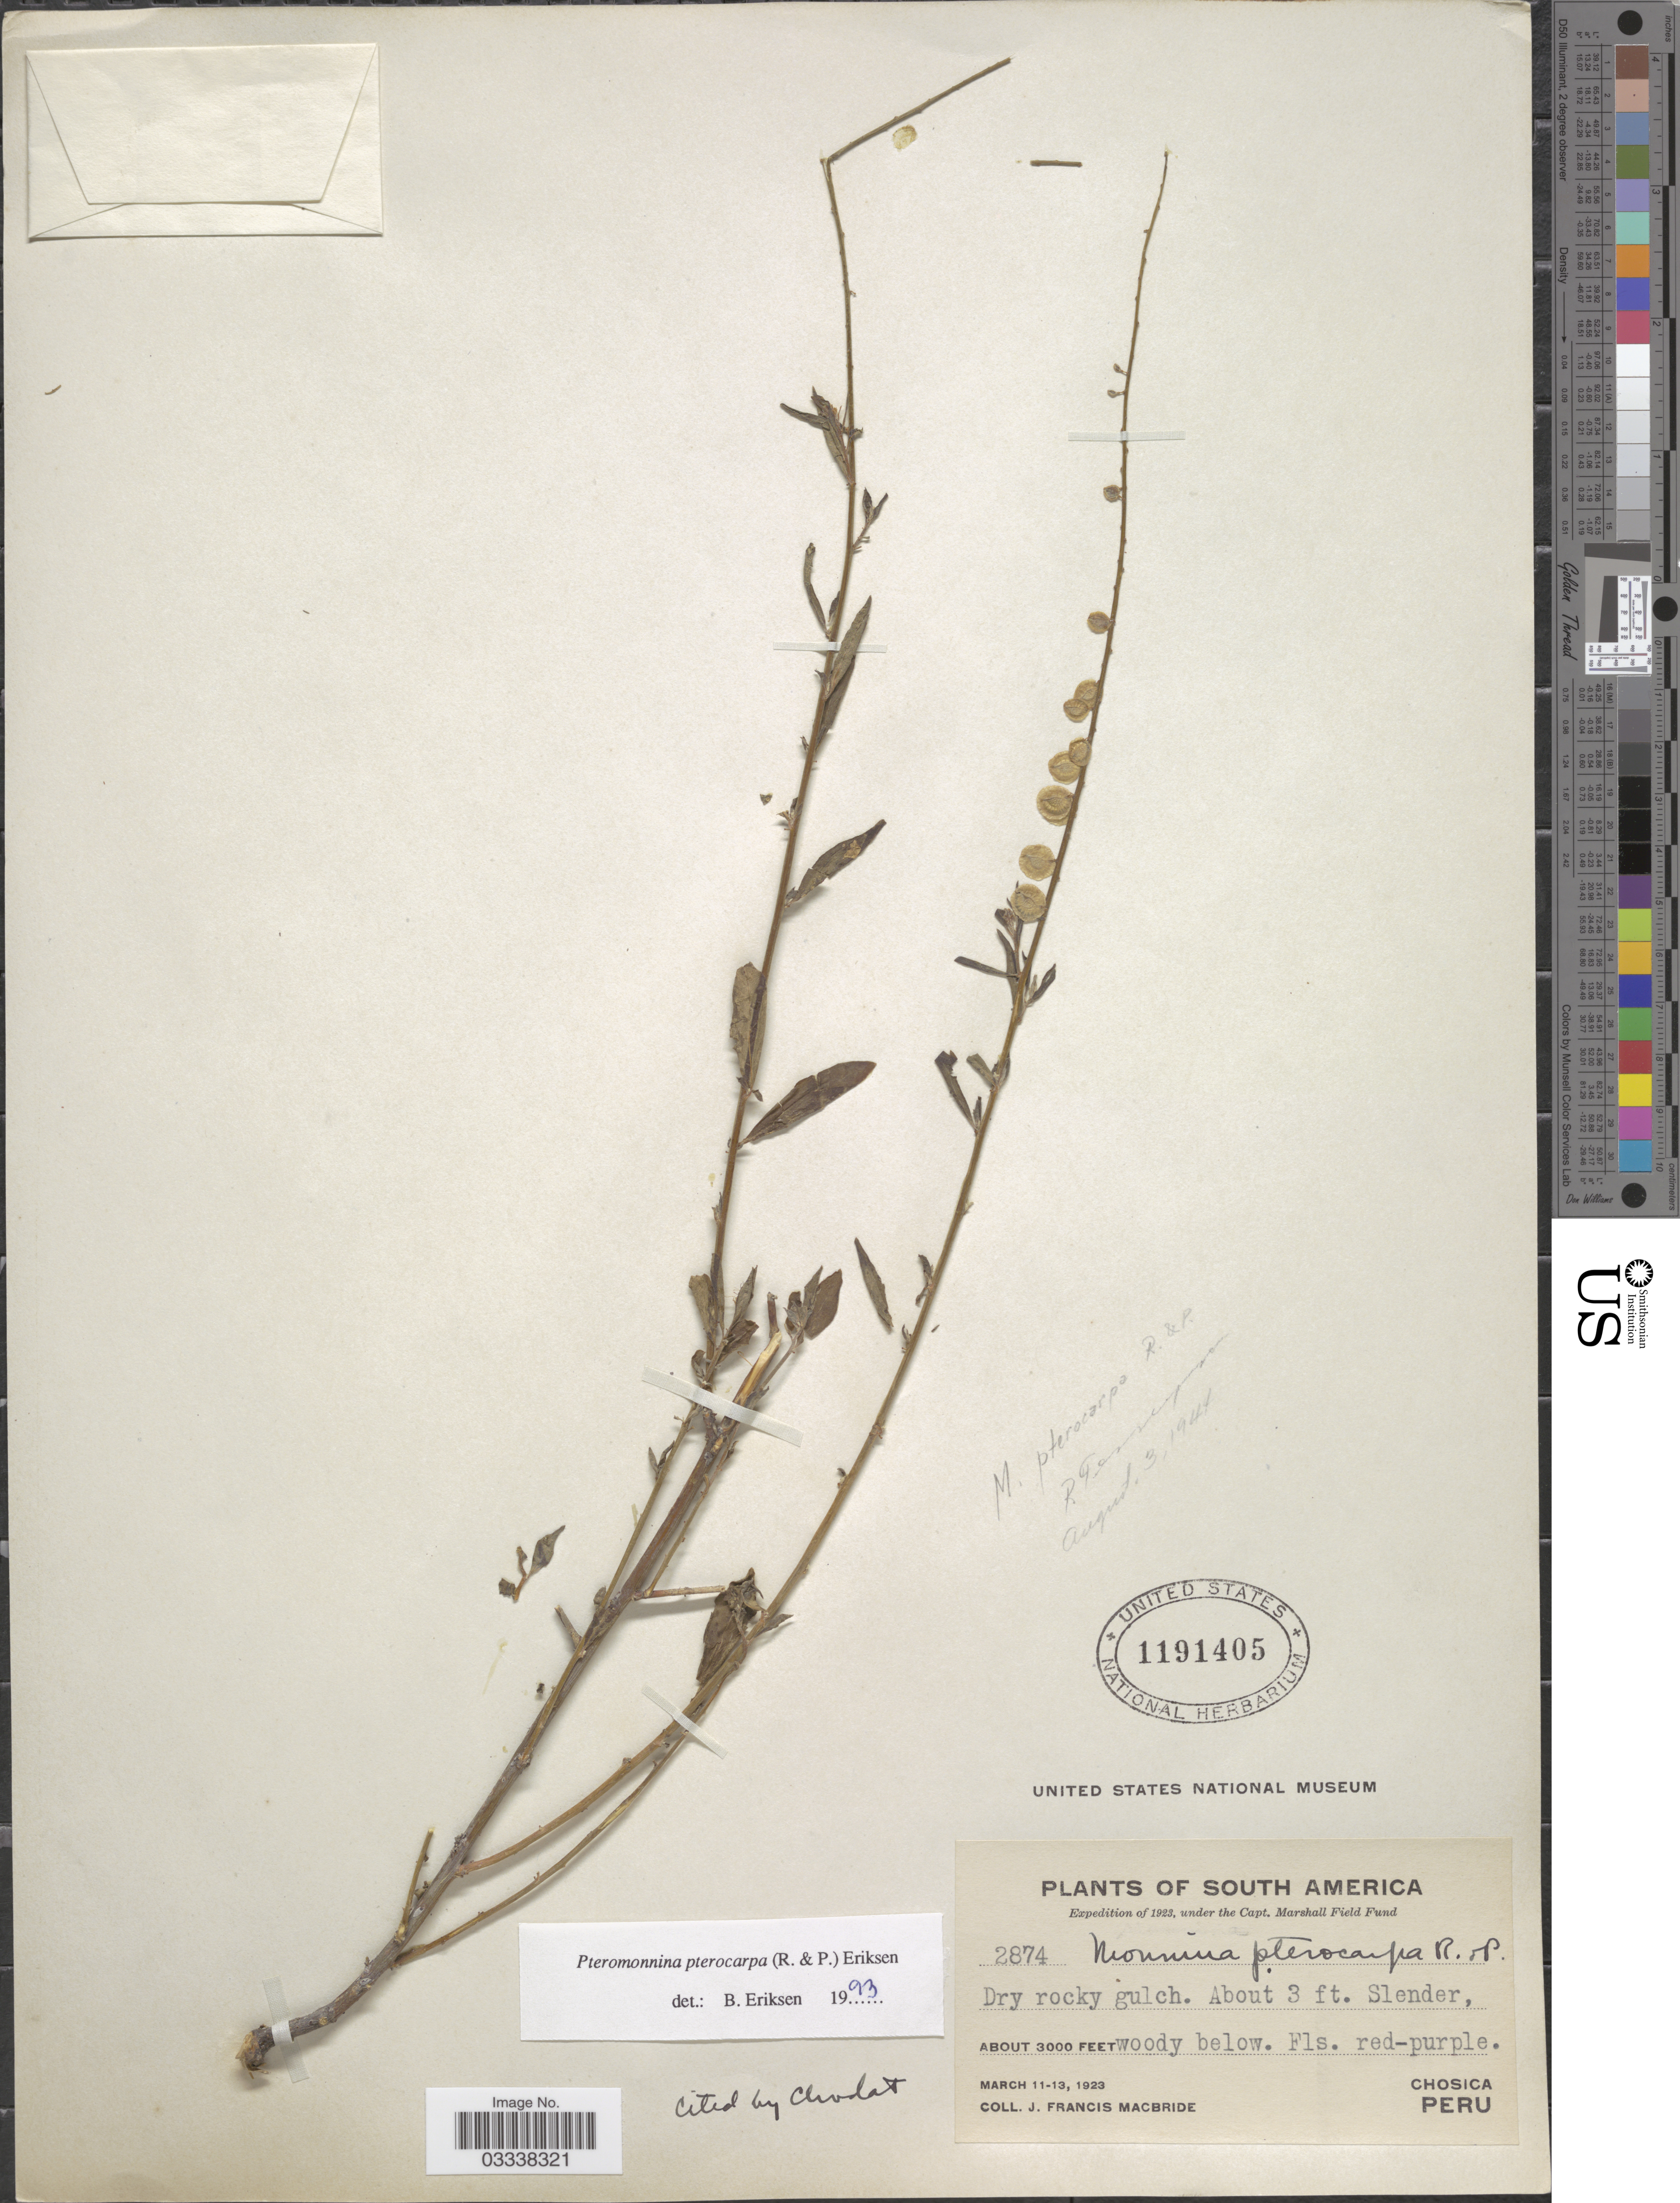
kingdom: Plantae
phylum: Tracheophyta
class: Magnoliopsida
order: Fabales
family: Polygalaceae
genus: Monnina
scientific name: Monnina pterocarpa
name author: Ruiz & Pav.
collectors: J. F. Macbride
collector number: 2874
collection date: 1923-03-11/1923-03-13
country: Peru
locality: Chosica.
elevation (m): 914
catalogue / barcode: US 1191405